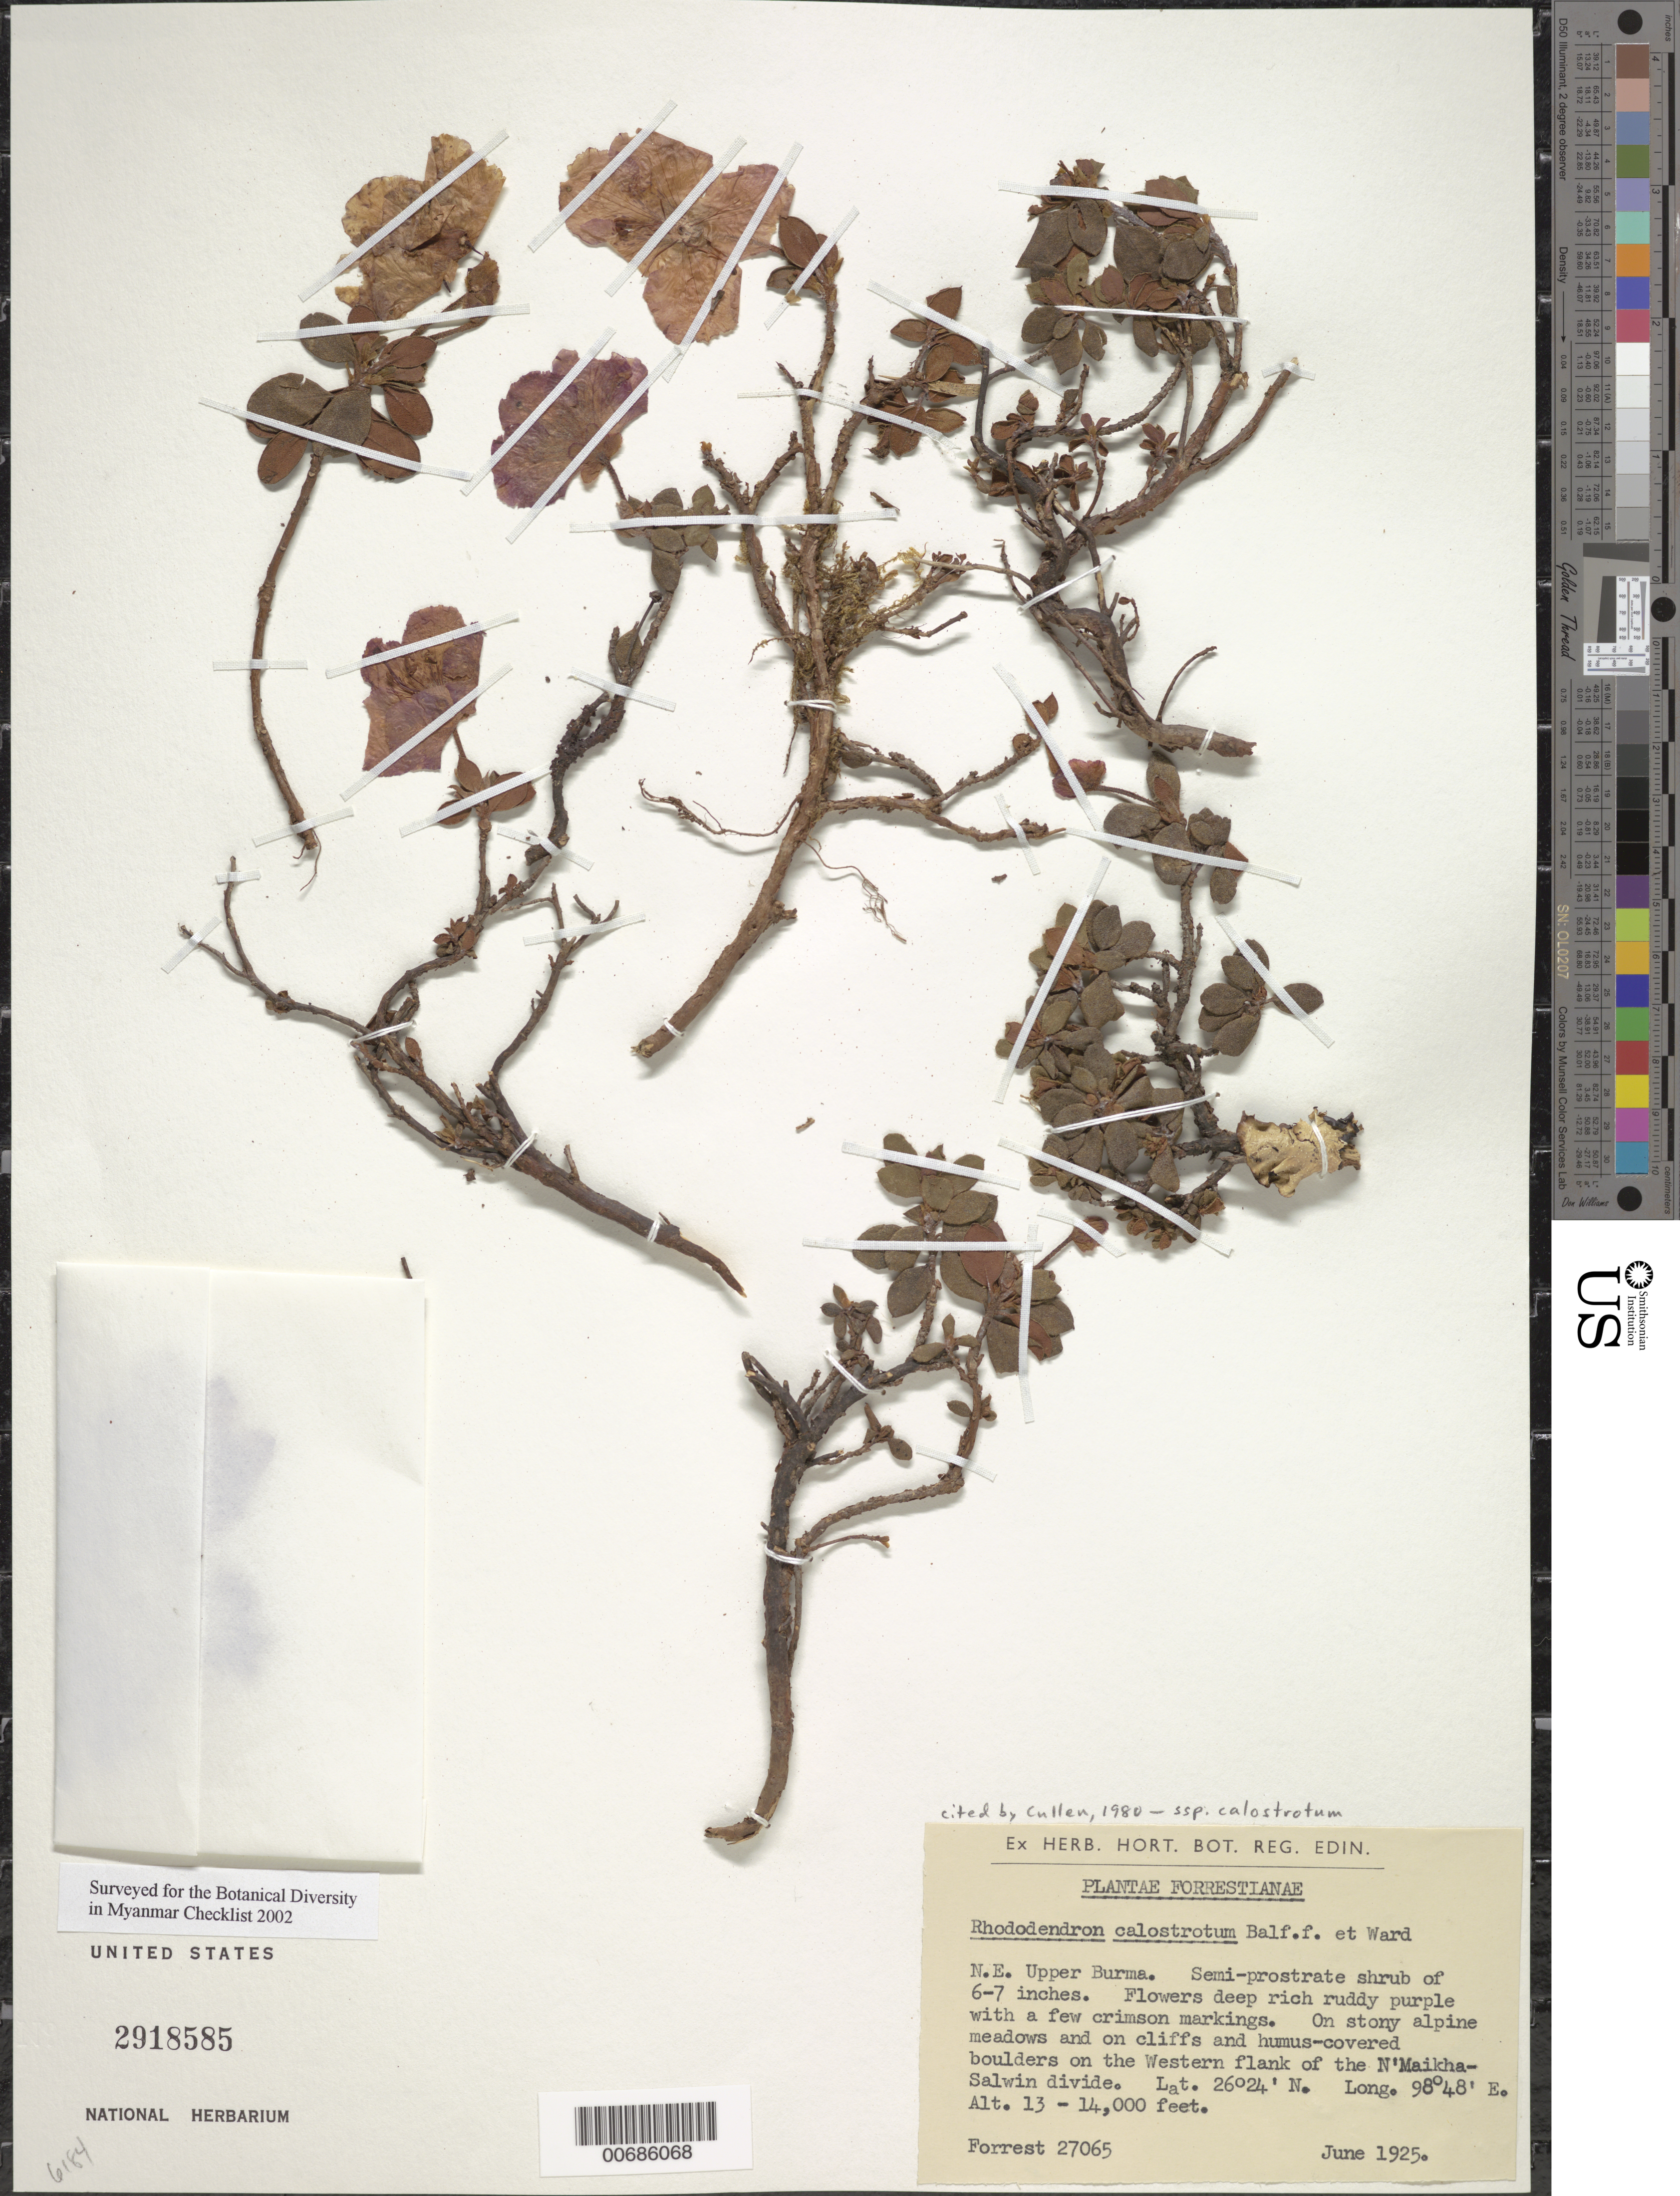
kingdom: Plantae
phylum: Tracheophyta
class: Magnoliopsida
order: Ericales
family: Ericaceae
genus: Rhododendron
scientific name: Rhododendron calostrotum subsp. calostrotum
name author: Balf. f. & Ward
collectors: G. Forrest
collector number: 27065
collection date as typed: Jun 1925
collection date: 1925-06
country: Myanmar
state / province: Kachin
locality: N'Maikha-Salwin Divide, W flank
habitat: Stony alpine meadows on cliffs and humus covered boulders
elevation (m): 3962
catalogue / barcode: US 2918585